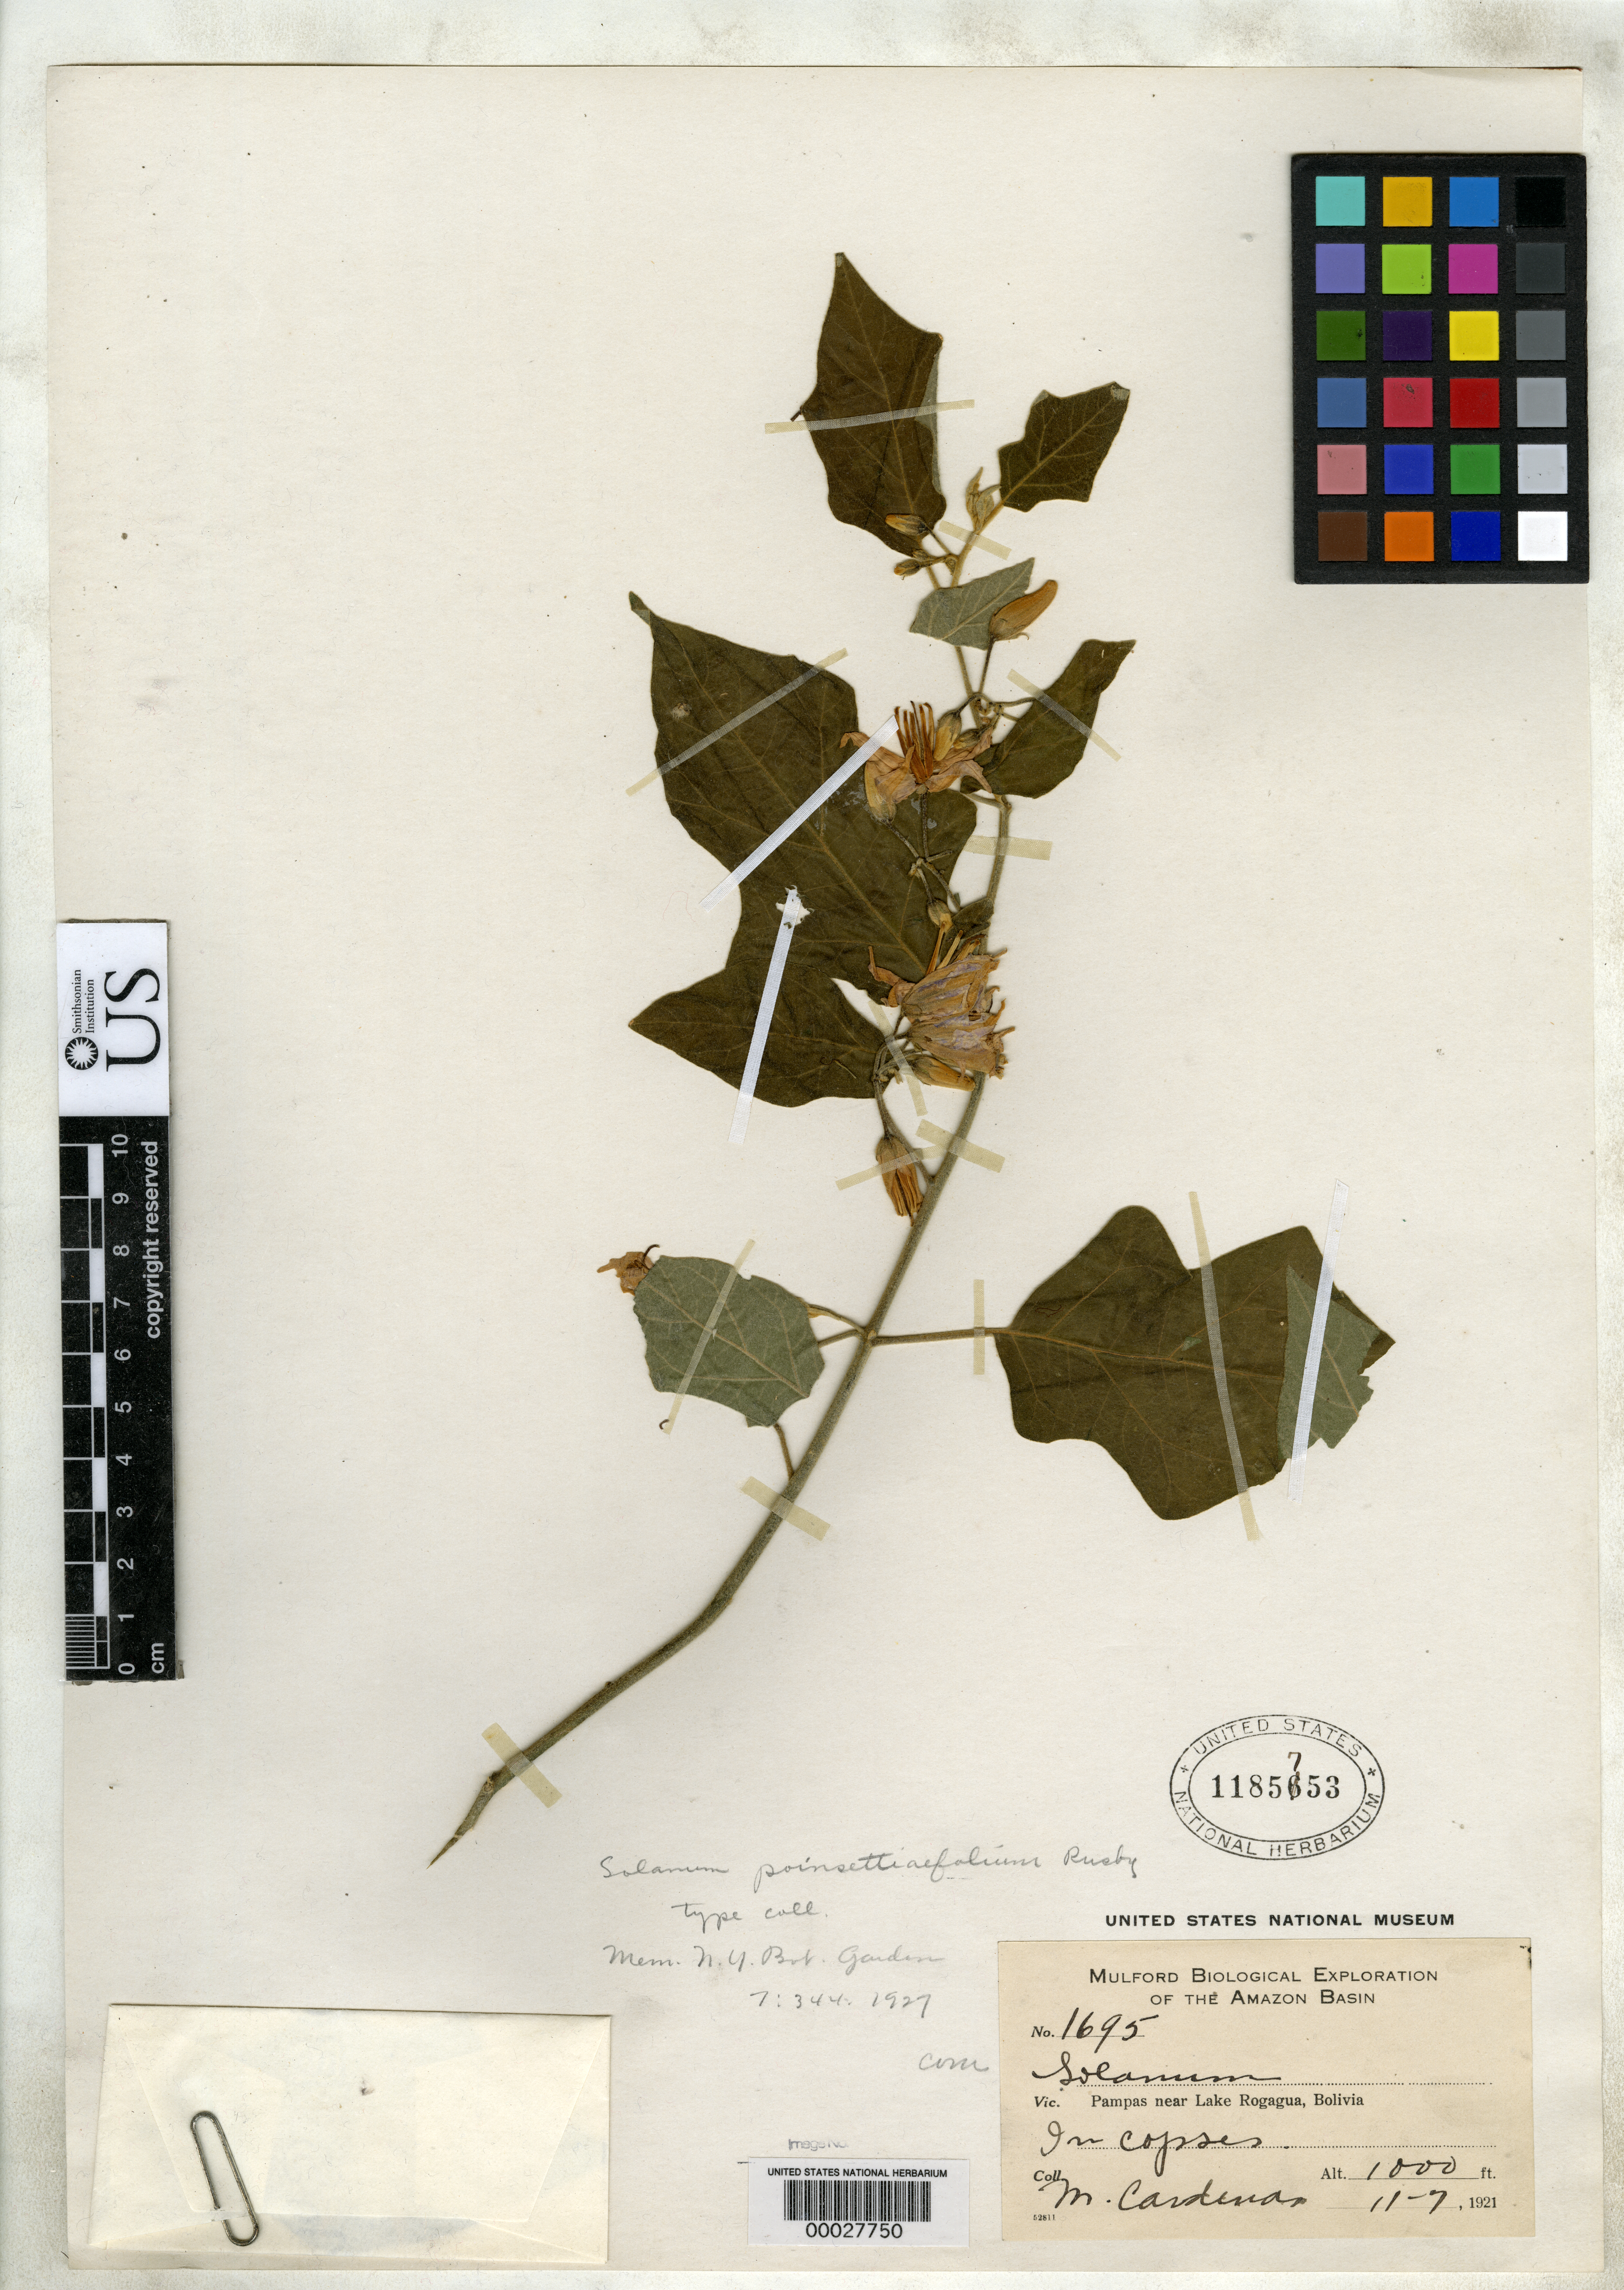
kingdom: Plantae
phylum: Tracheophyta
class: Magnoliopsida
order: Solanales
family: Solanaceae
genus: Solanum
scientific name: Solanum poinsettiifolium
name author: Rusby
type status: Isotype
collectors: M. Cárdenas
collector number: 1695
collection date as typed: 11-7-1921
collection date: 1921-11-07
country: Bolivia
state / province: Beni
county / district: José Ballivián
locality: Pampas near Lake Rogagua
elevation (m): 305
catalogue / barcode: US 1185753